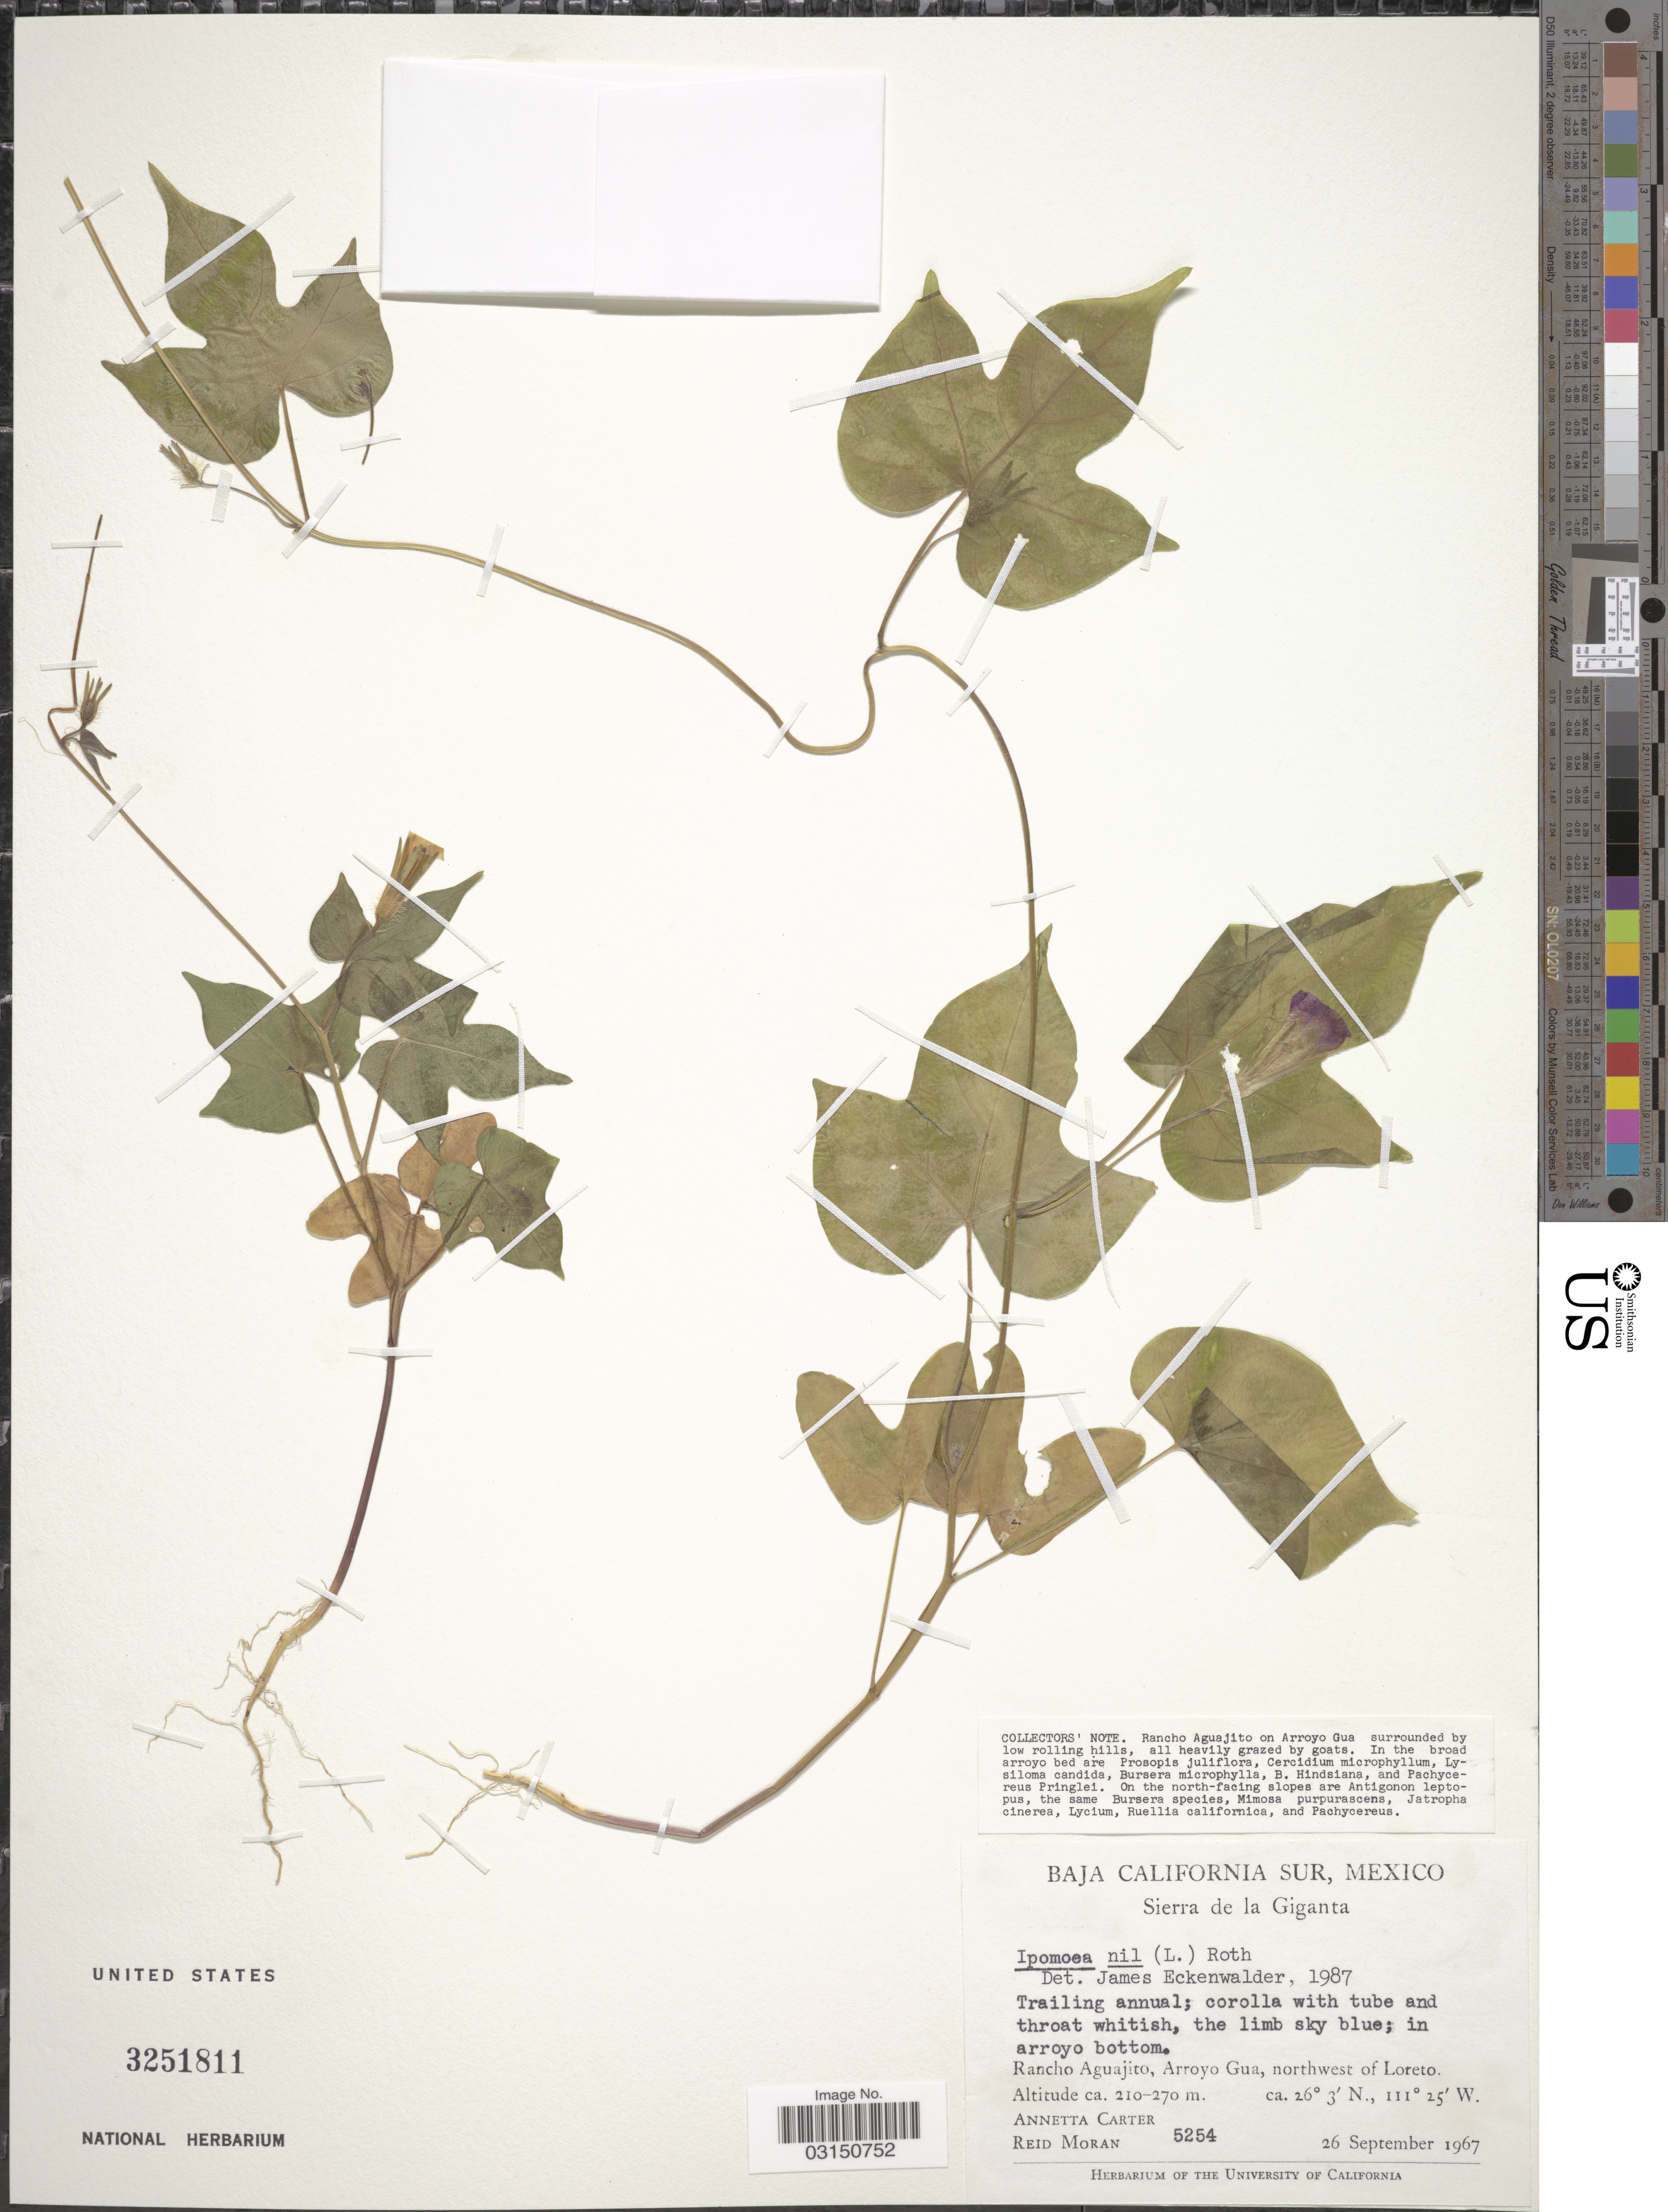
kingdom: Plantae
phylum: Tracheophyta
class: Magnoliopsida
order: Solanales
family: Convolvulaceae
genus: Ipomoea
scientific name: Ipomoea nil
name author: (L.) Roth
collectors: A. Carter & R. V. Moran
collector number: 5254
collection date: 1967-09-26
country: Mexico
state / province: Baja California Sur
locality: Sierra de la Giganta. Rancho Aguajito, Arroyo Gua, northwest of Loreto.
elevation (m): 210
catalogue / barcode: US 3251811